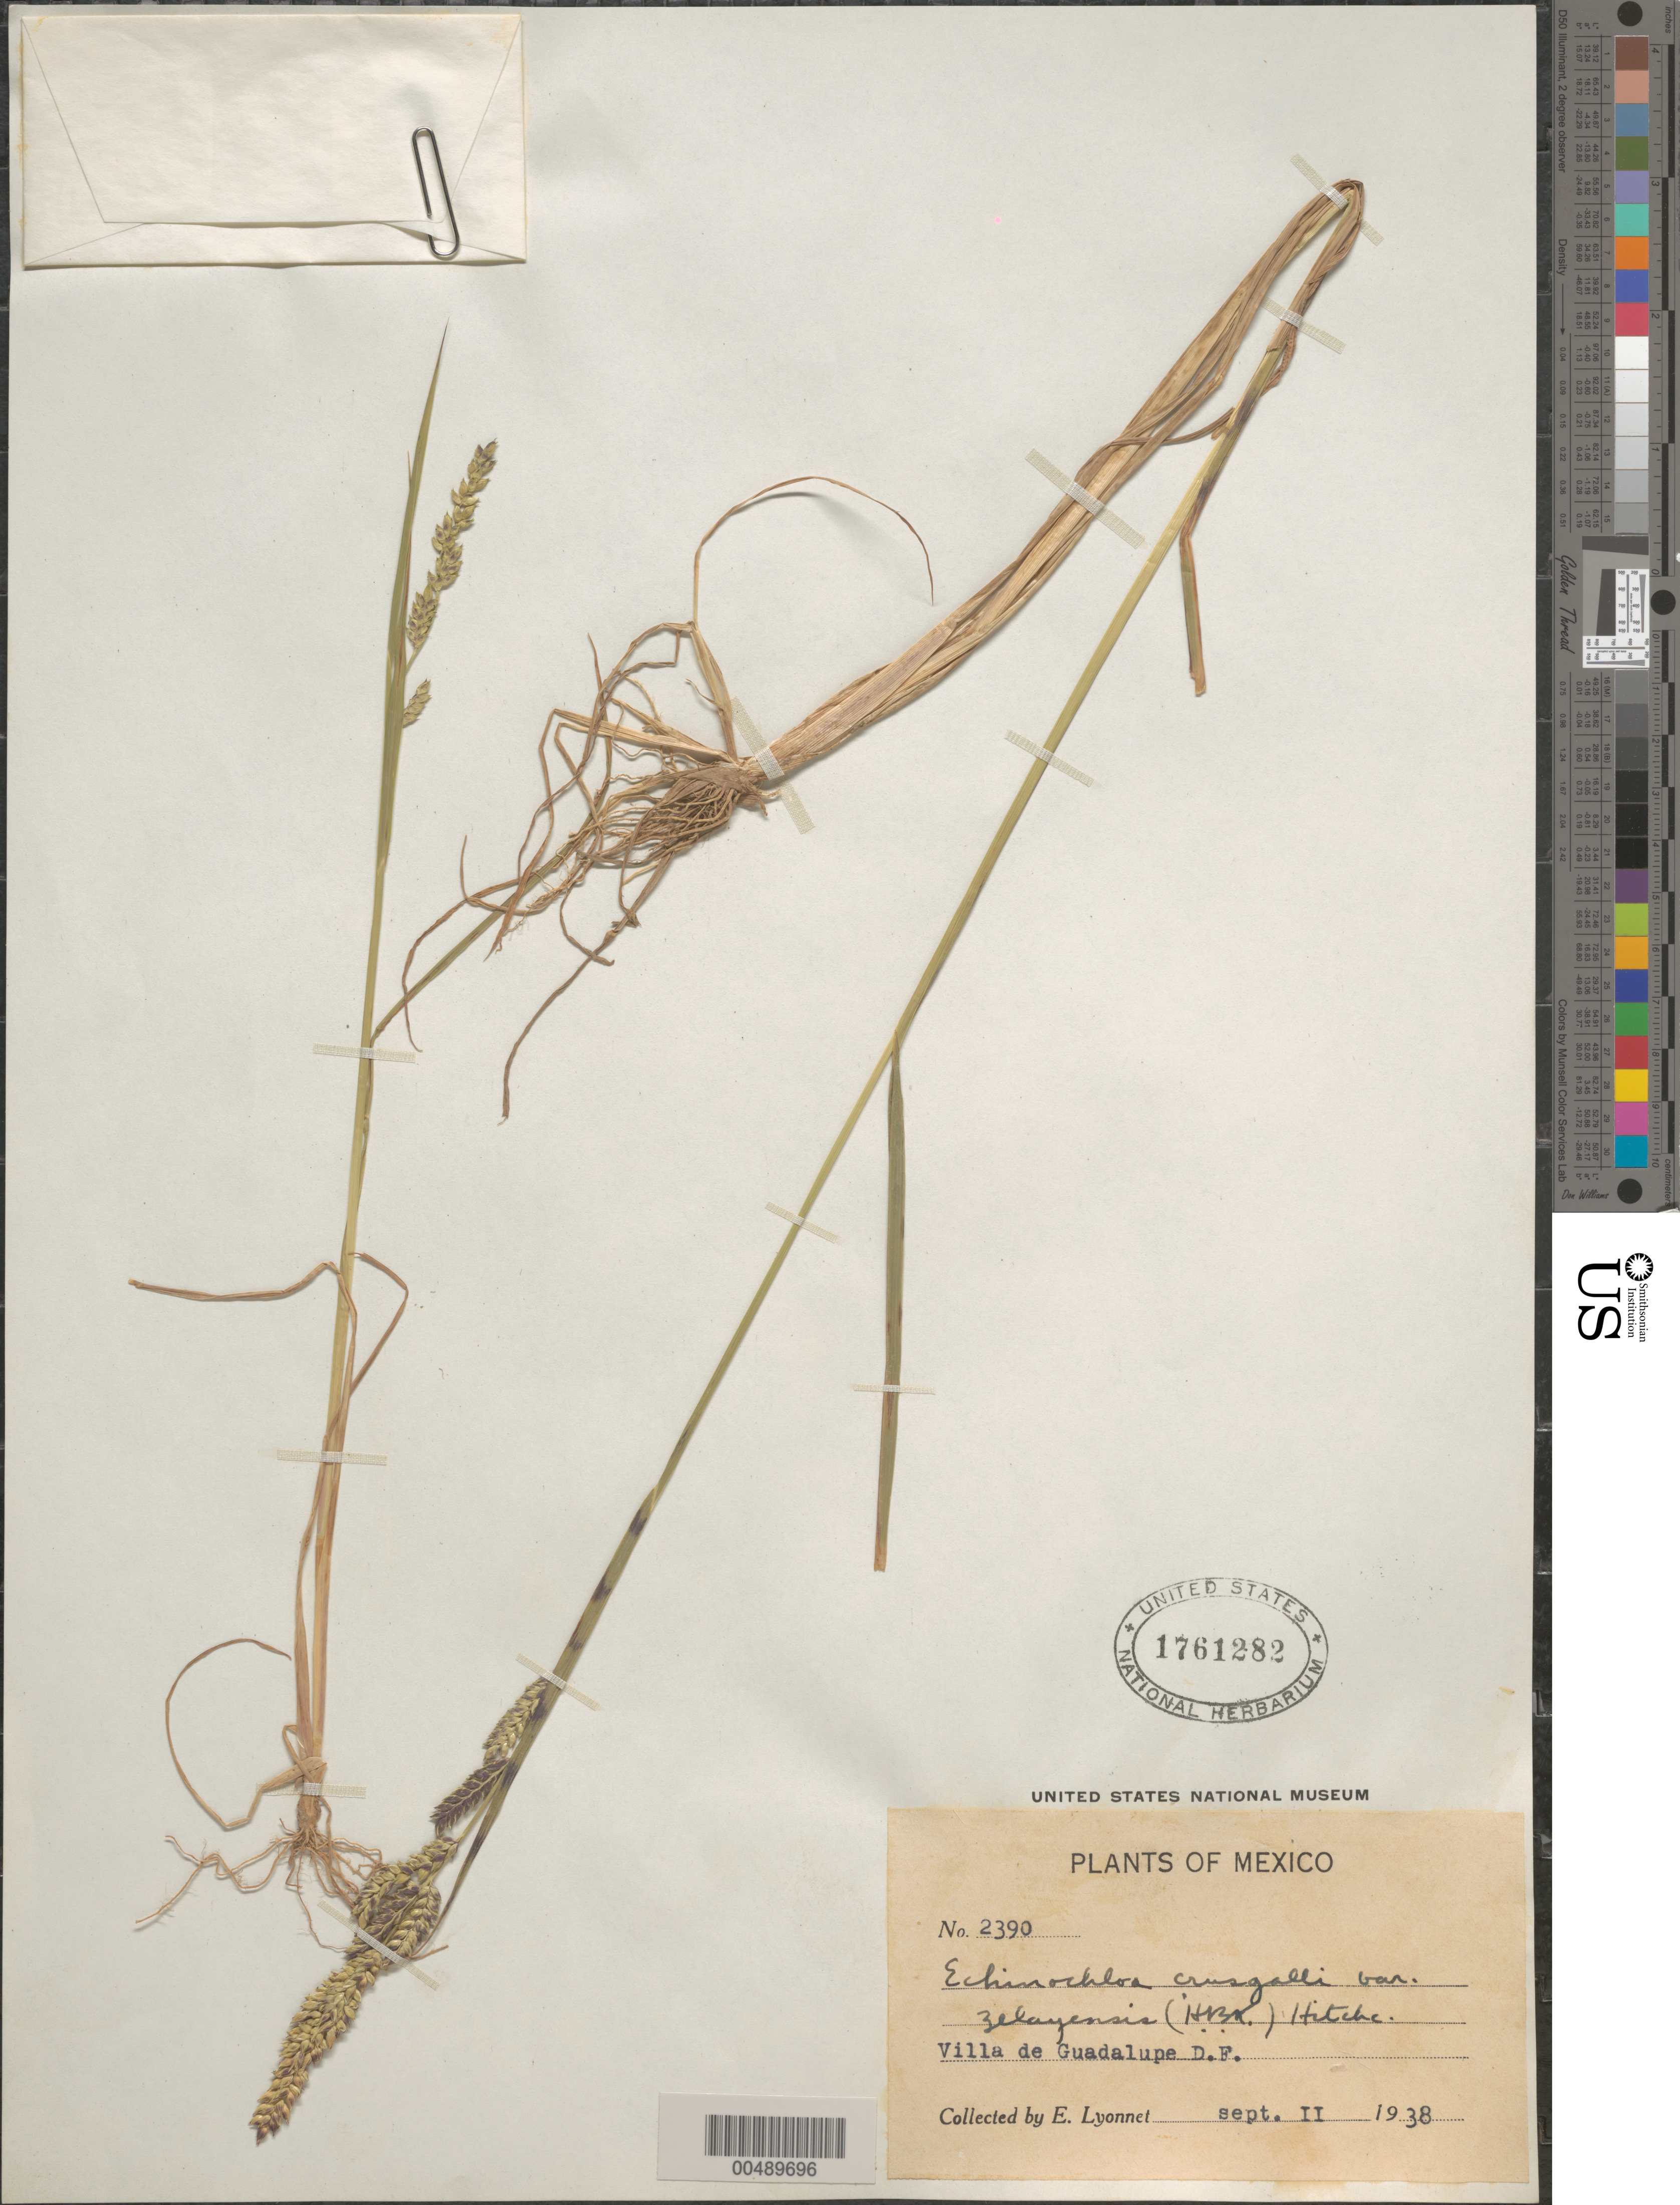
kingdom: Plantae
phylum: Tracheophyta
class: Liliopsida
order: Poales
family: Poaceae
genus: Echinochloa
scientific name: Echinochloa crus-galli var. zelayensis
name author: (Kunth) Hitchc.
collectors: Bro. E. Lyonnet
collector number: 2390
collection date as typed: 2 Sep 1938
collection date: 1938-09-02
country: Mexico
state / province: Distrito Federal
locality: Villa de Guadalupe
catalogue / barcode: US 1761282